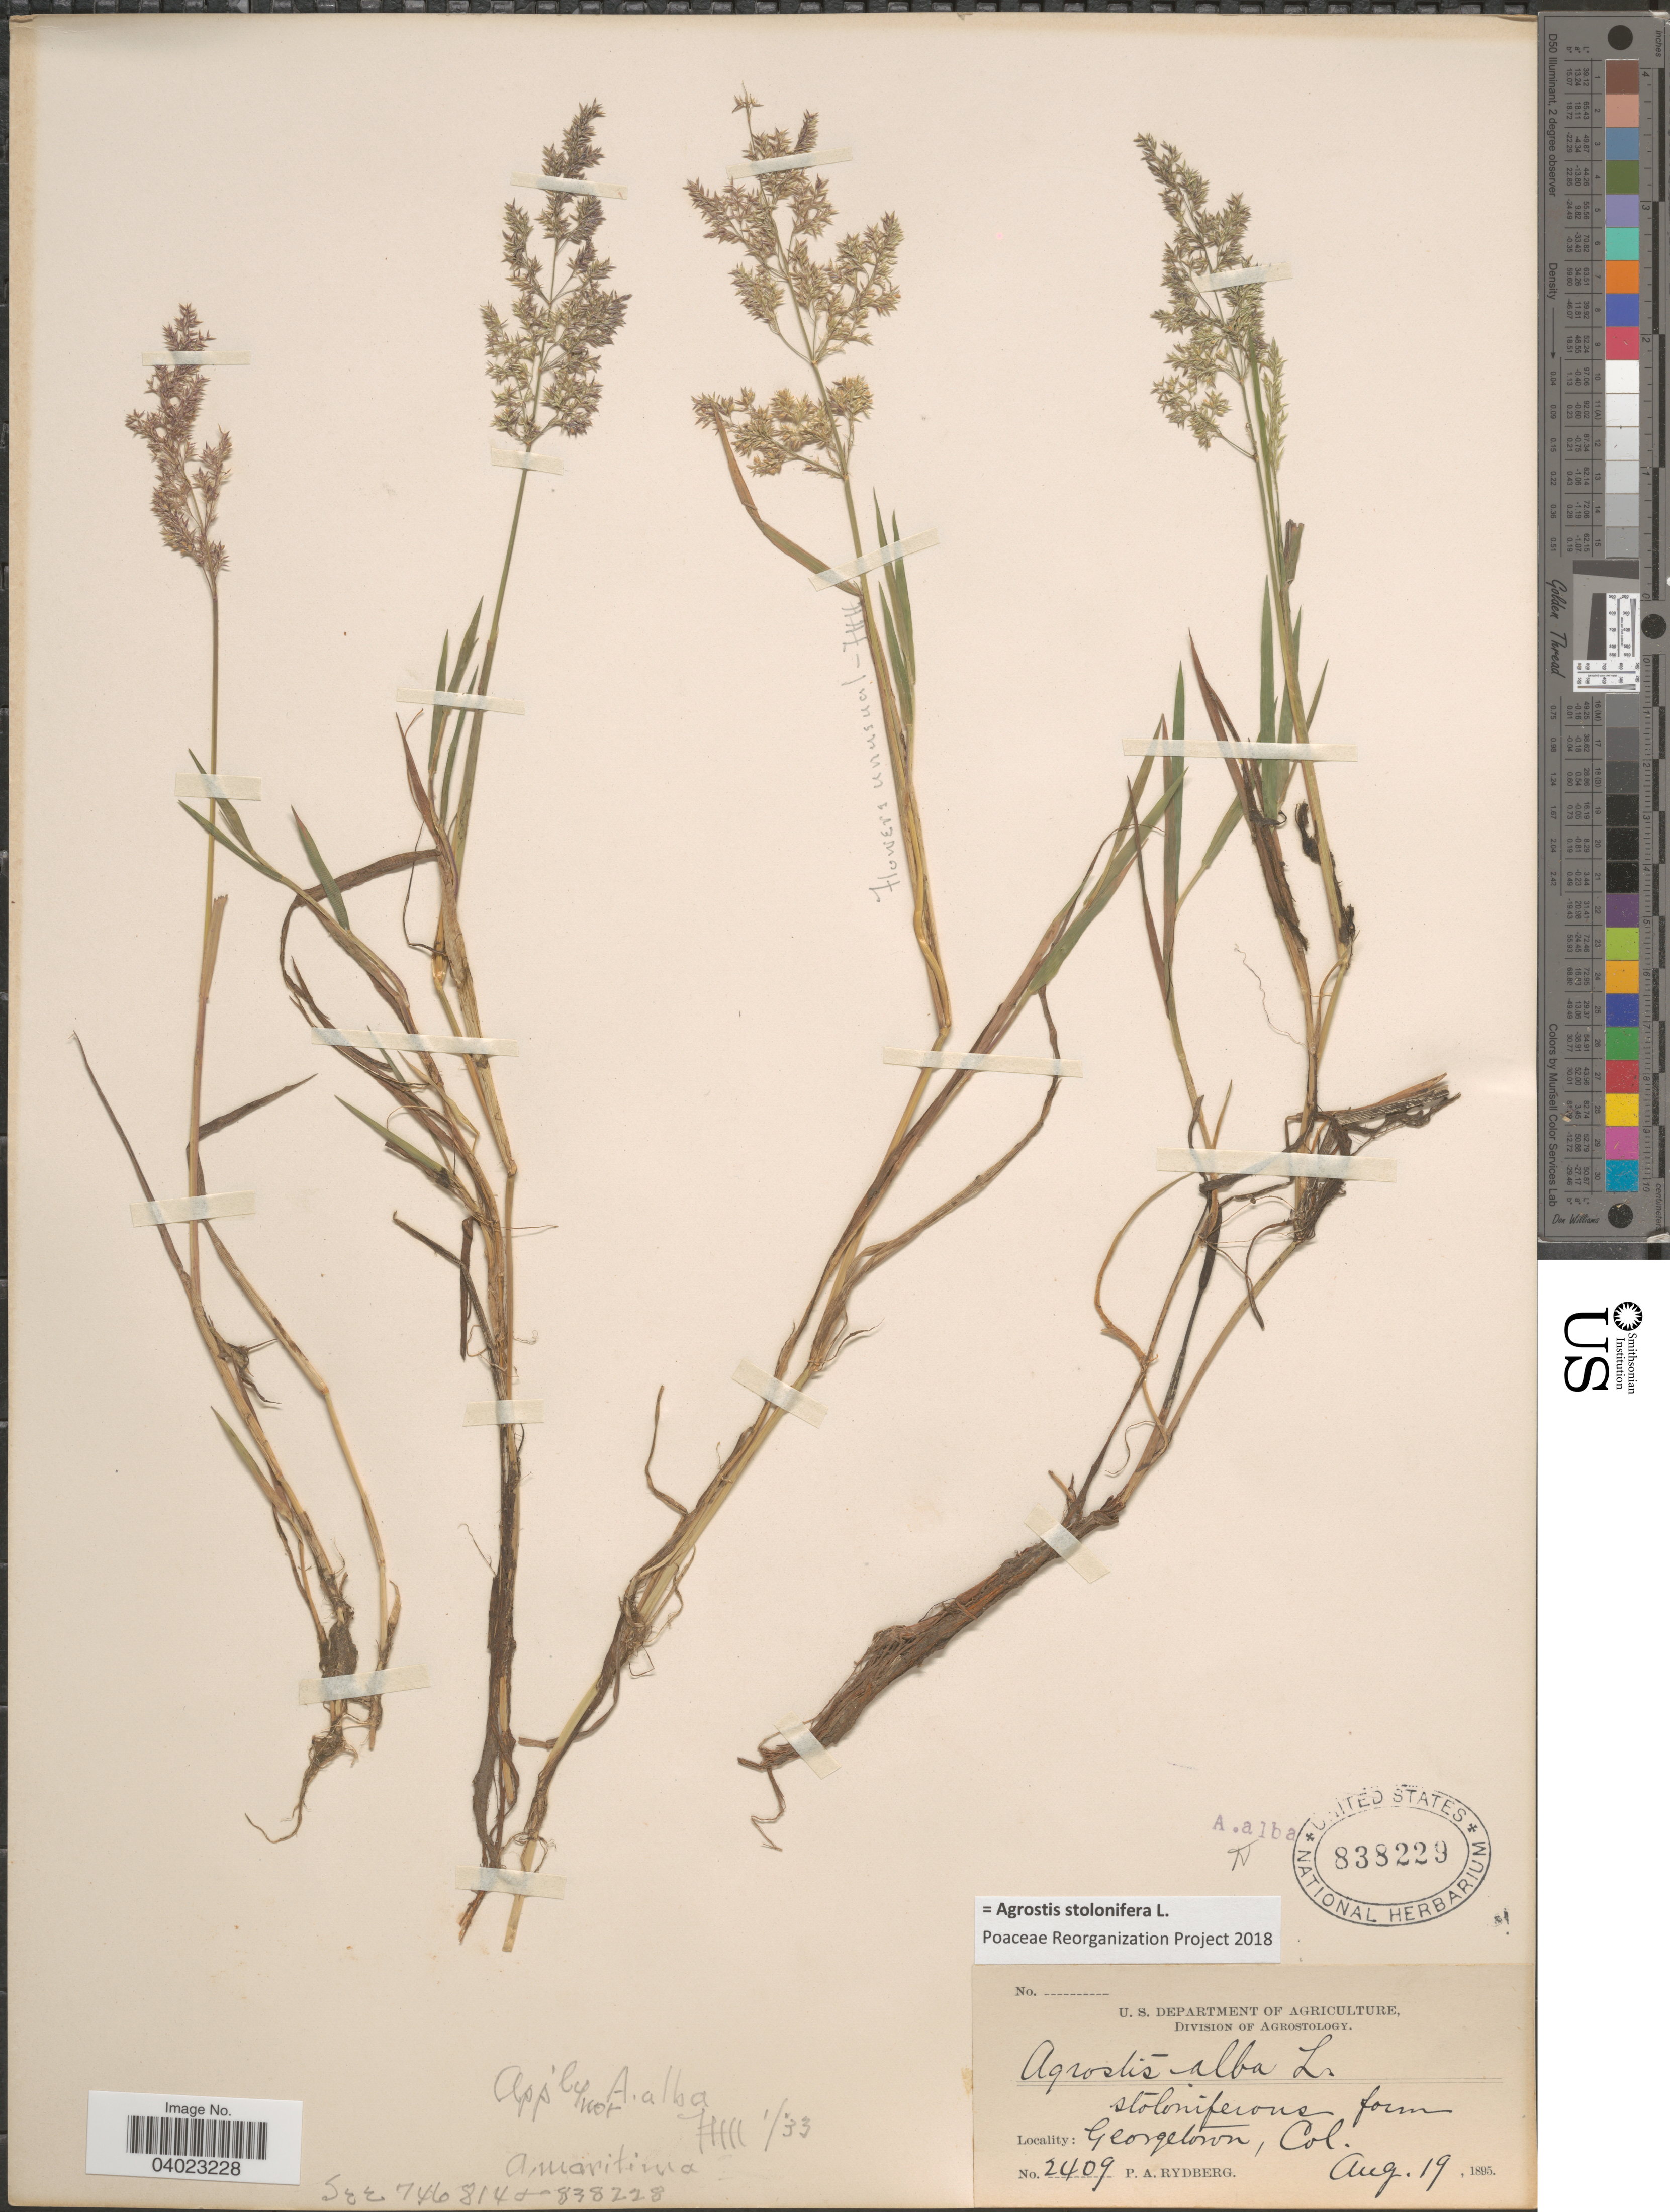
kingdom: Plantae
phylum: Tracheophyta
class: Liliopsida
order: Poales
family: Poaceae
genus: Agrostis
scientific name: Agrostis stolonifera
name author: L.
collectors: P. A. Rydberg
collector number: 2409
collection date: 1895-08-19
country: United States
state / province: Colorado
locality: Georgetown.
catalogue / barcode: US 838229